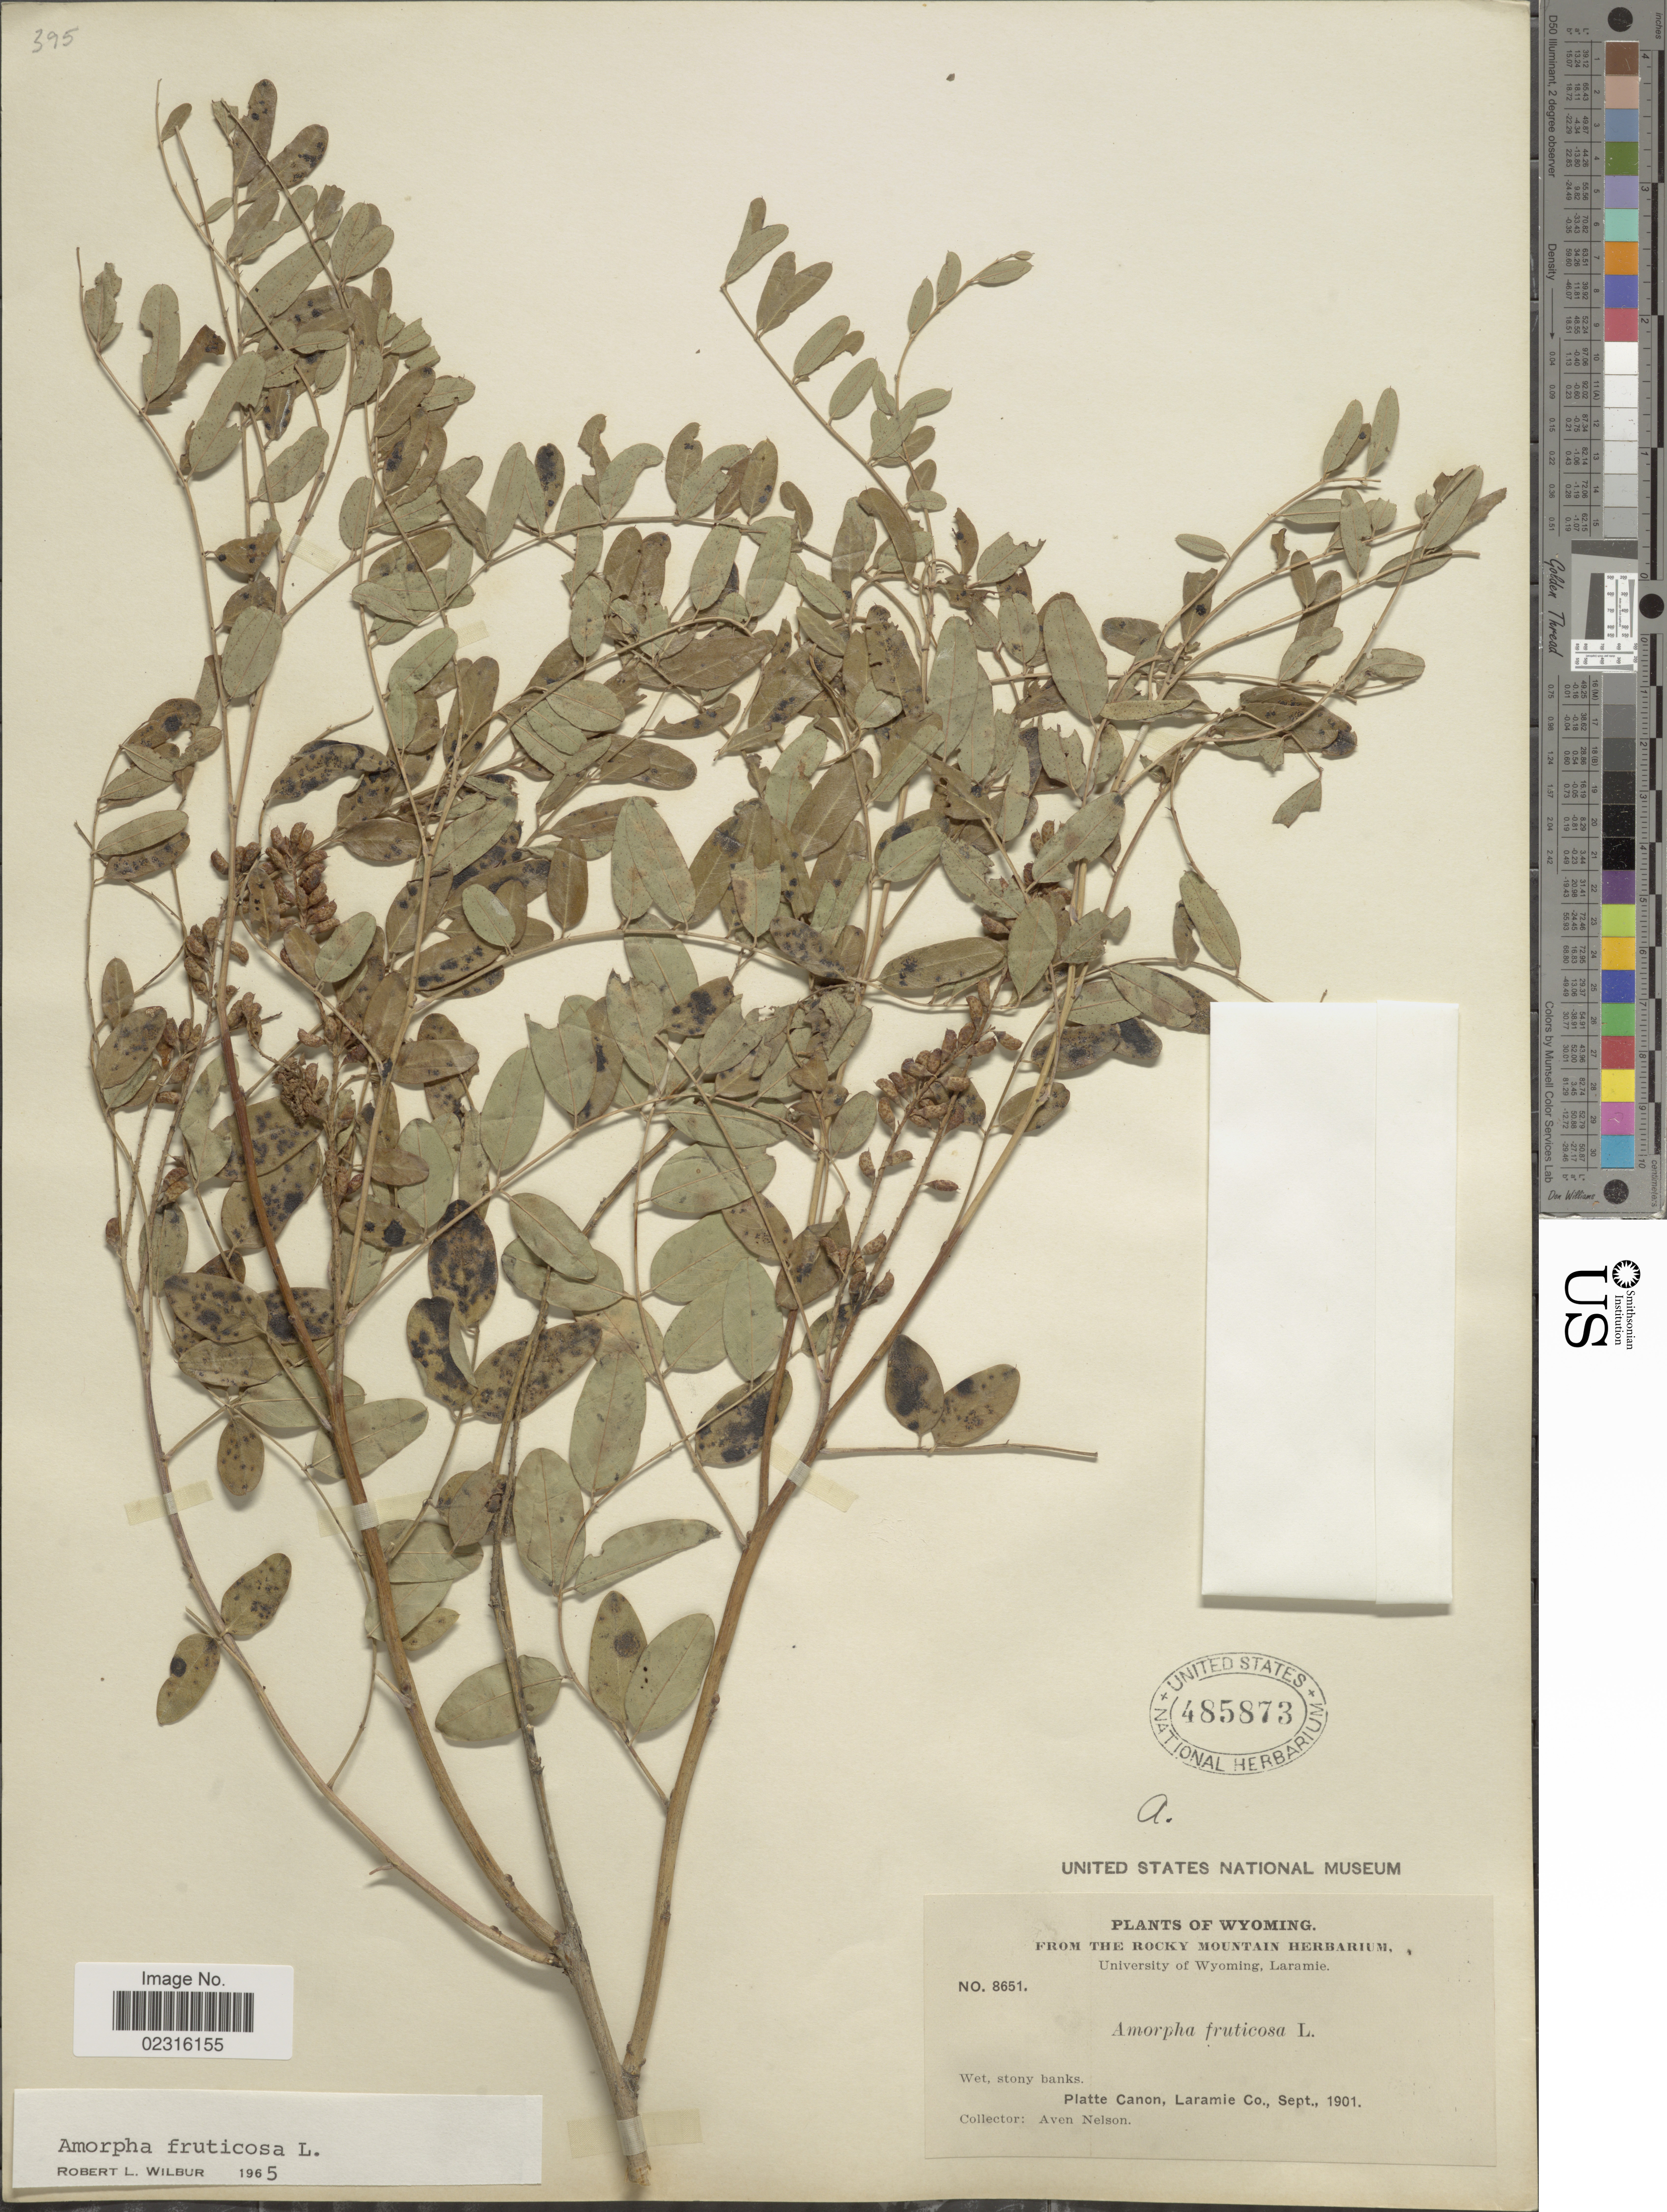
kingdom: Plantae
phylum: Tracheophyta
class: Magnoliopsida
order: Fabales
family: Fabaceae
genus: Amorpha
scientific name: Amorpha fruticosa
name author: L.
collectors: A. Nelson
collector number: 8651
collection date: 1901-09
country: United States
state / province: Wyoming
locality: Wet, stony banks, Platte Canon, Laramie Co.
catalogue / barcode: US 485873